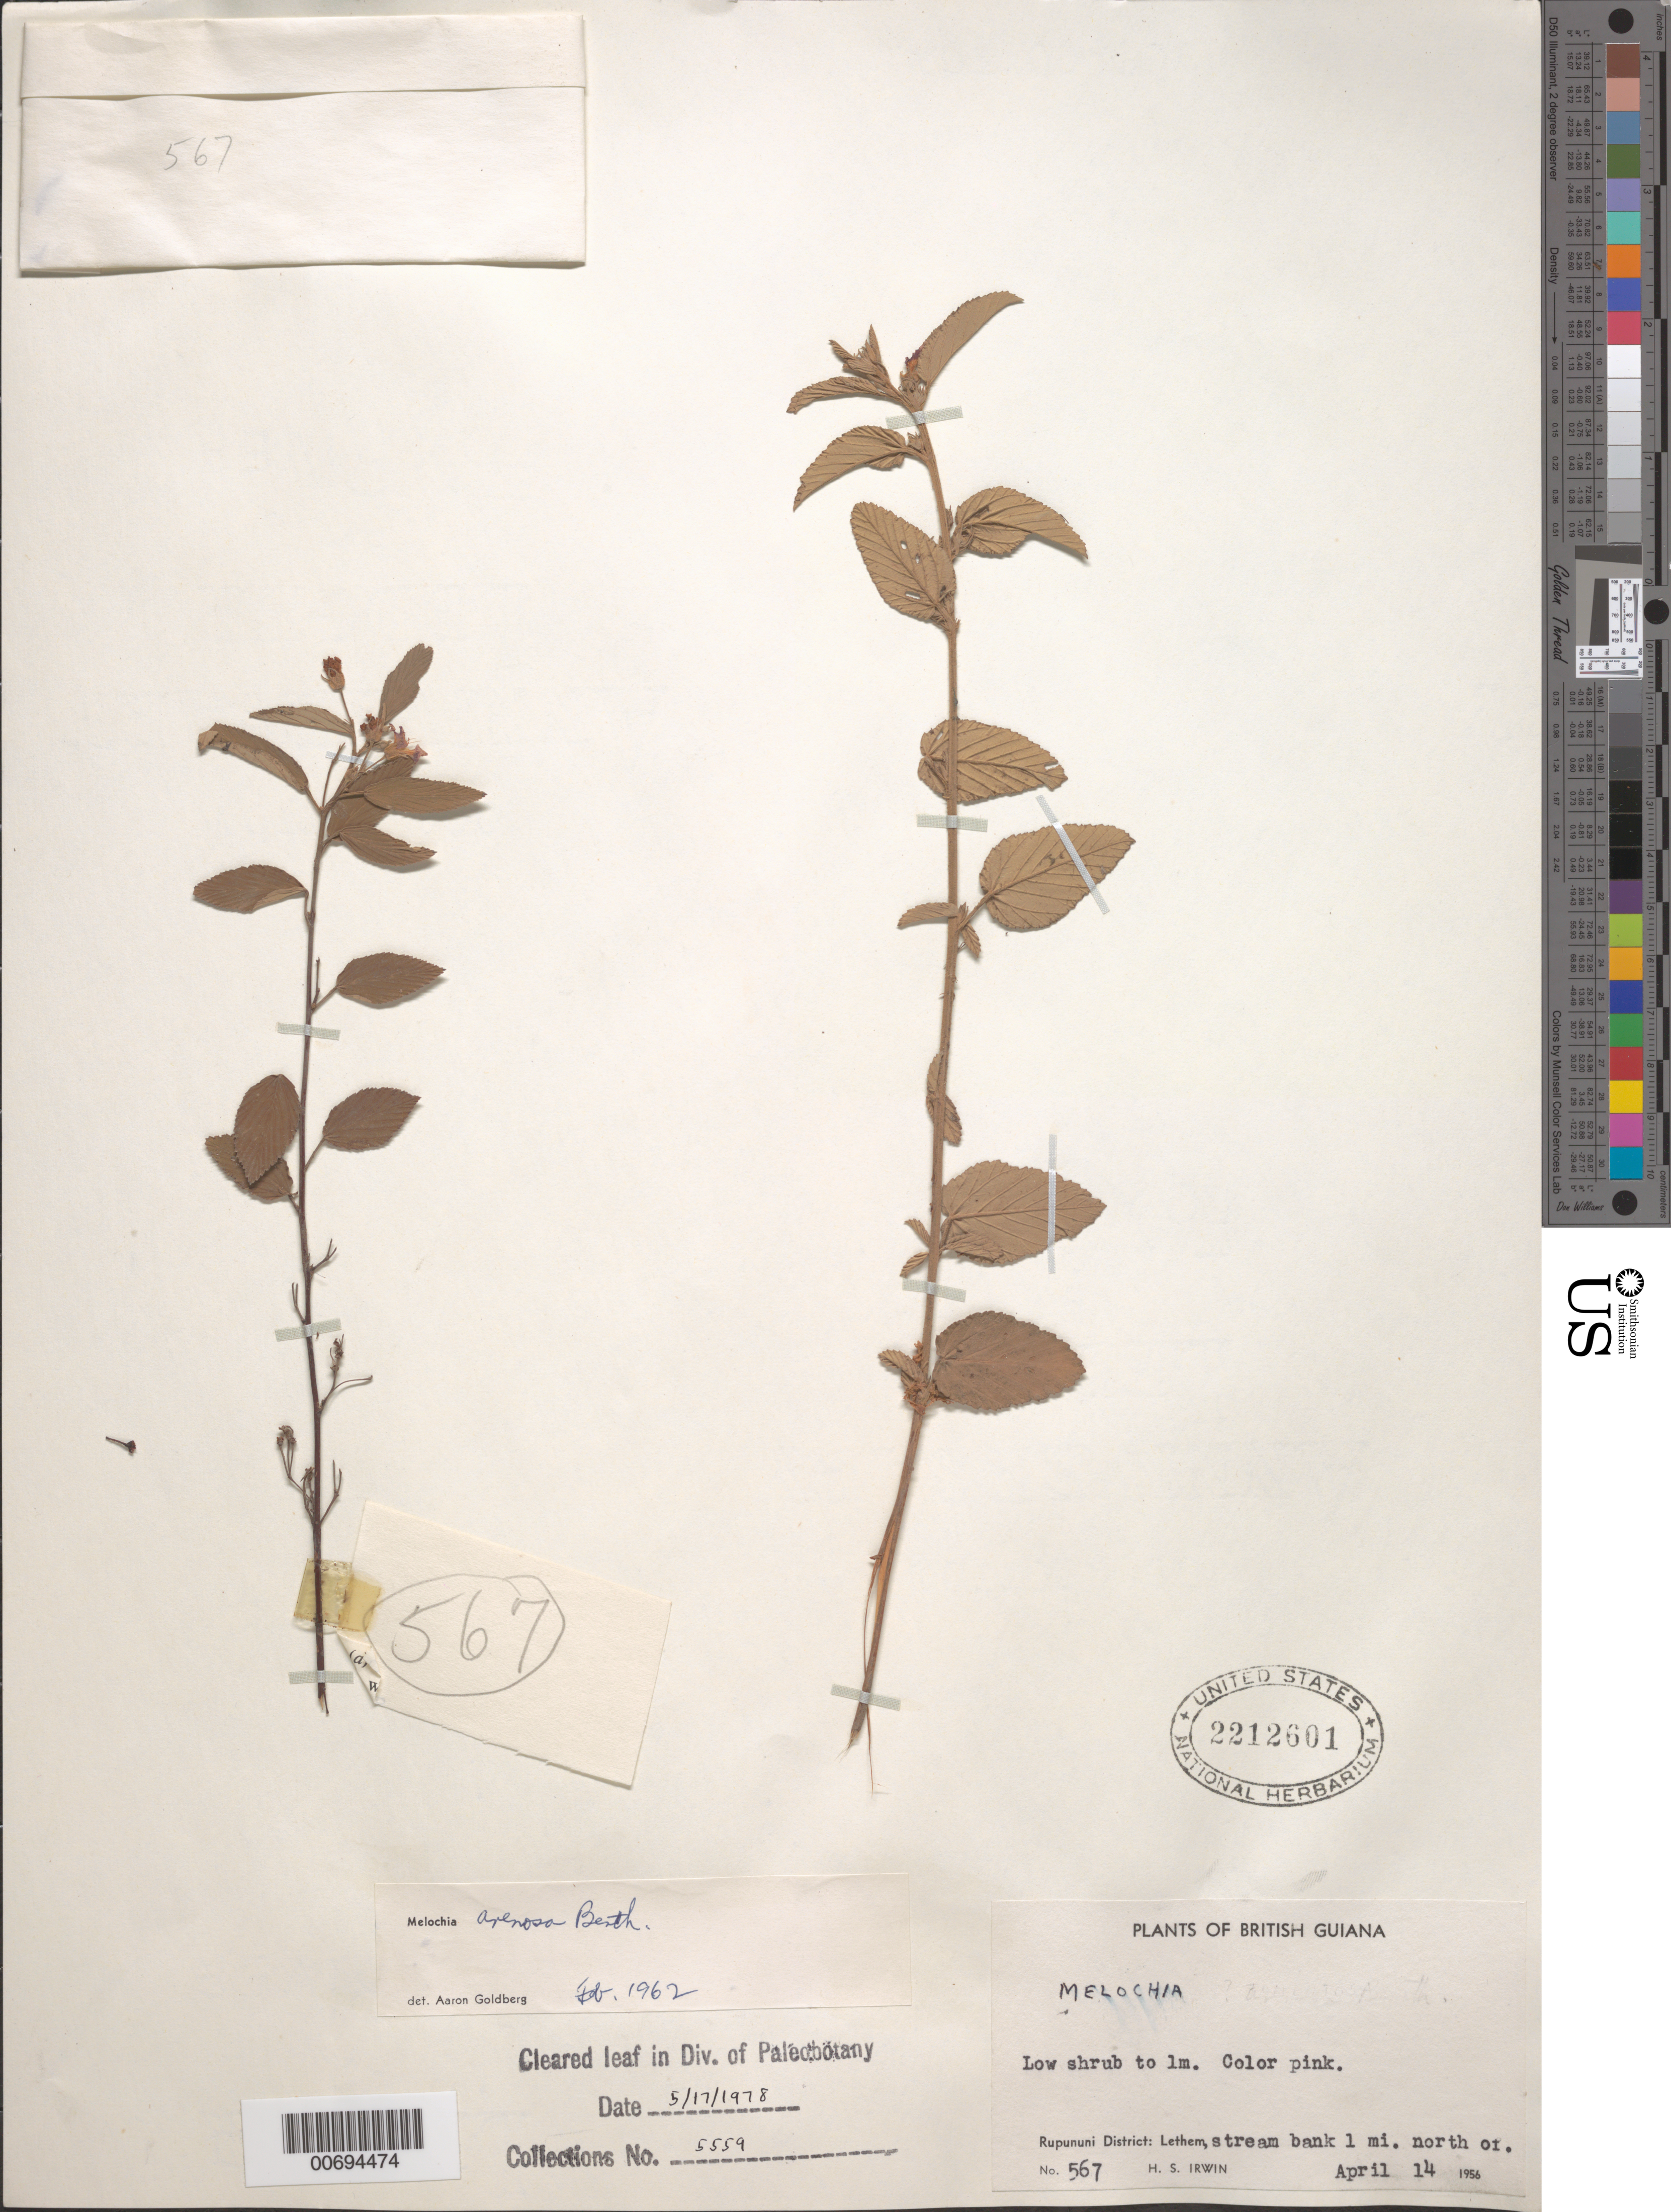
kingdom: Plantae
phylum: Tracheophyta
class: Magnoliopsida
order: Malvales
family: Malvaceae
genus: Melochia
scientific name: Melochia arenosa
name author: Benth.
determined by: Goldberg, Aaron, (US), NMNH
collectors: H. Irwin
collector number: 567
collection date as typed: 14-Apr-56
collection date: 1956-04-14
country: Guyana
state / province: U. Takutu-U. Essequibo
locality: Lethem, Rupununi Dist.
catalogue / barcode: US 2212601